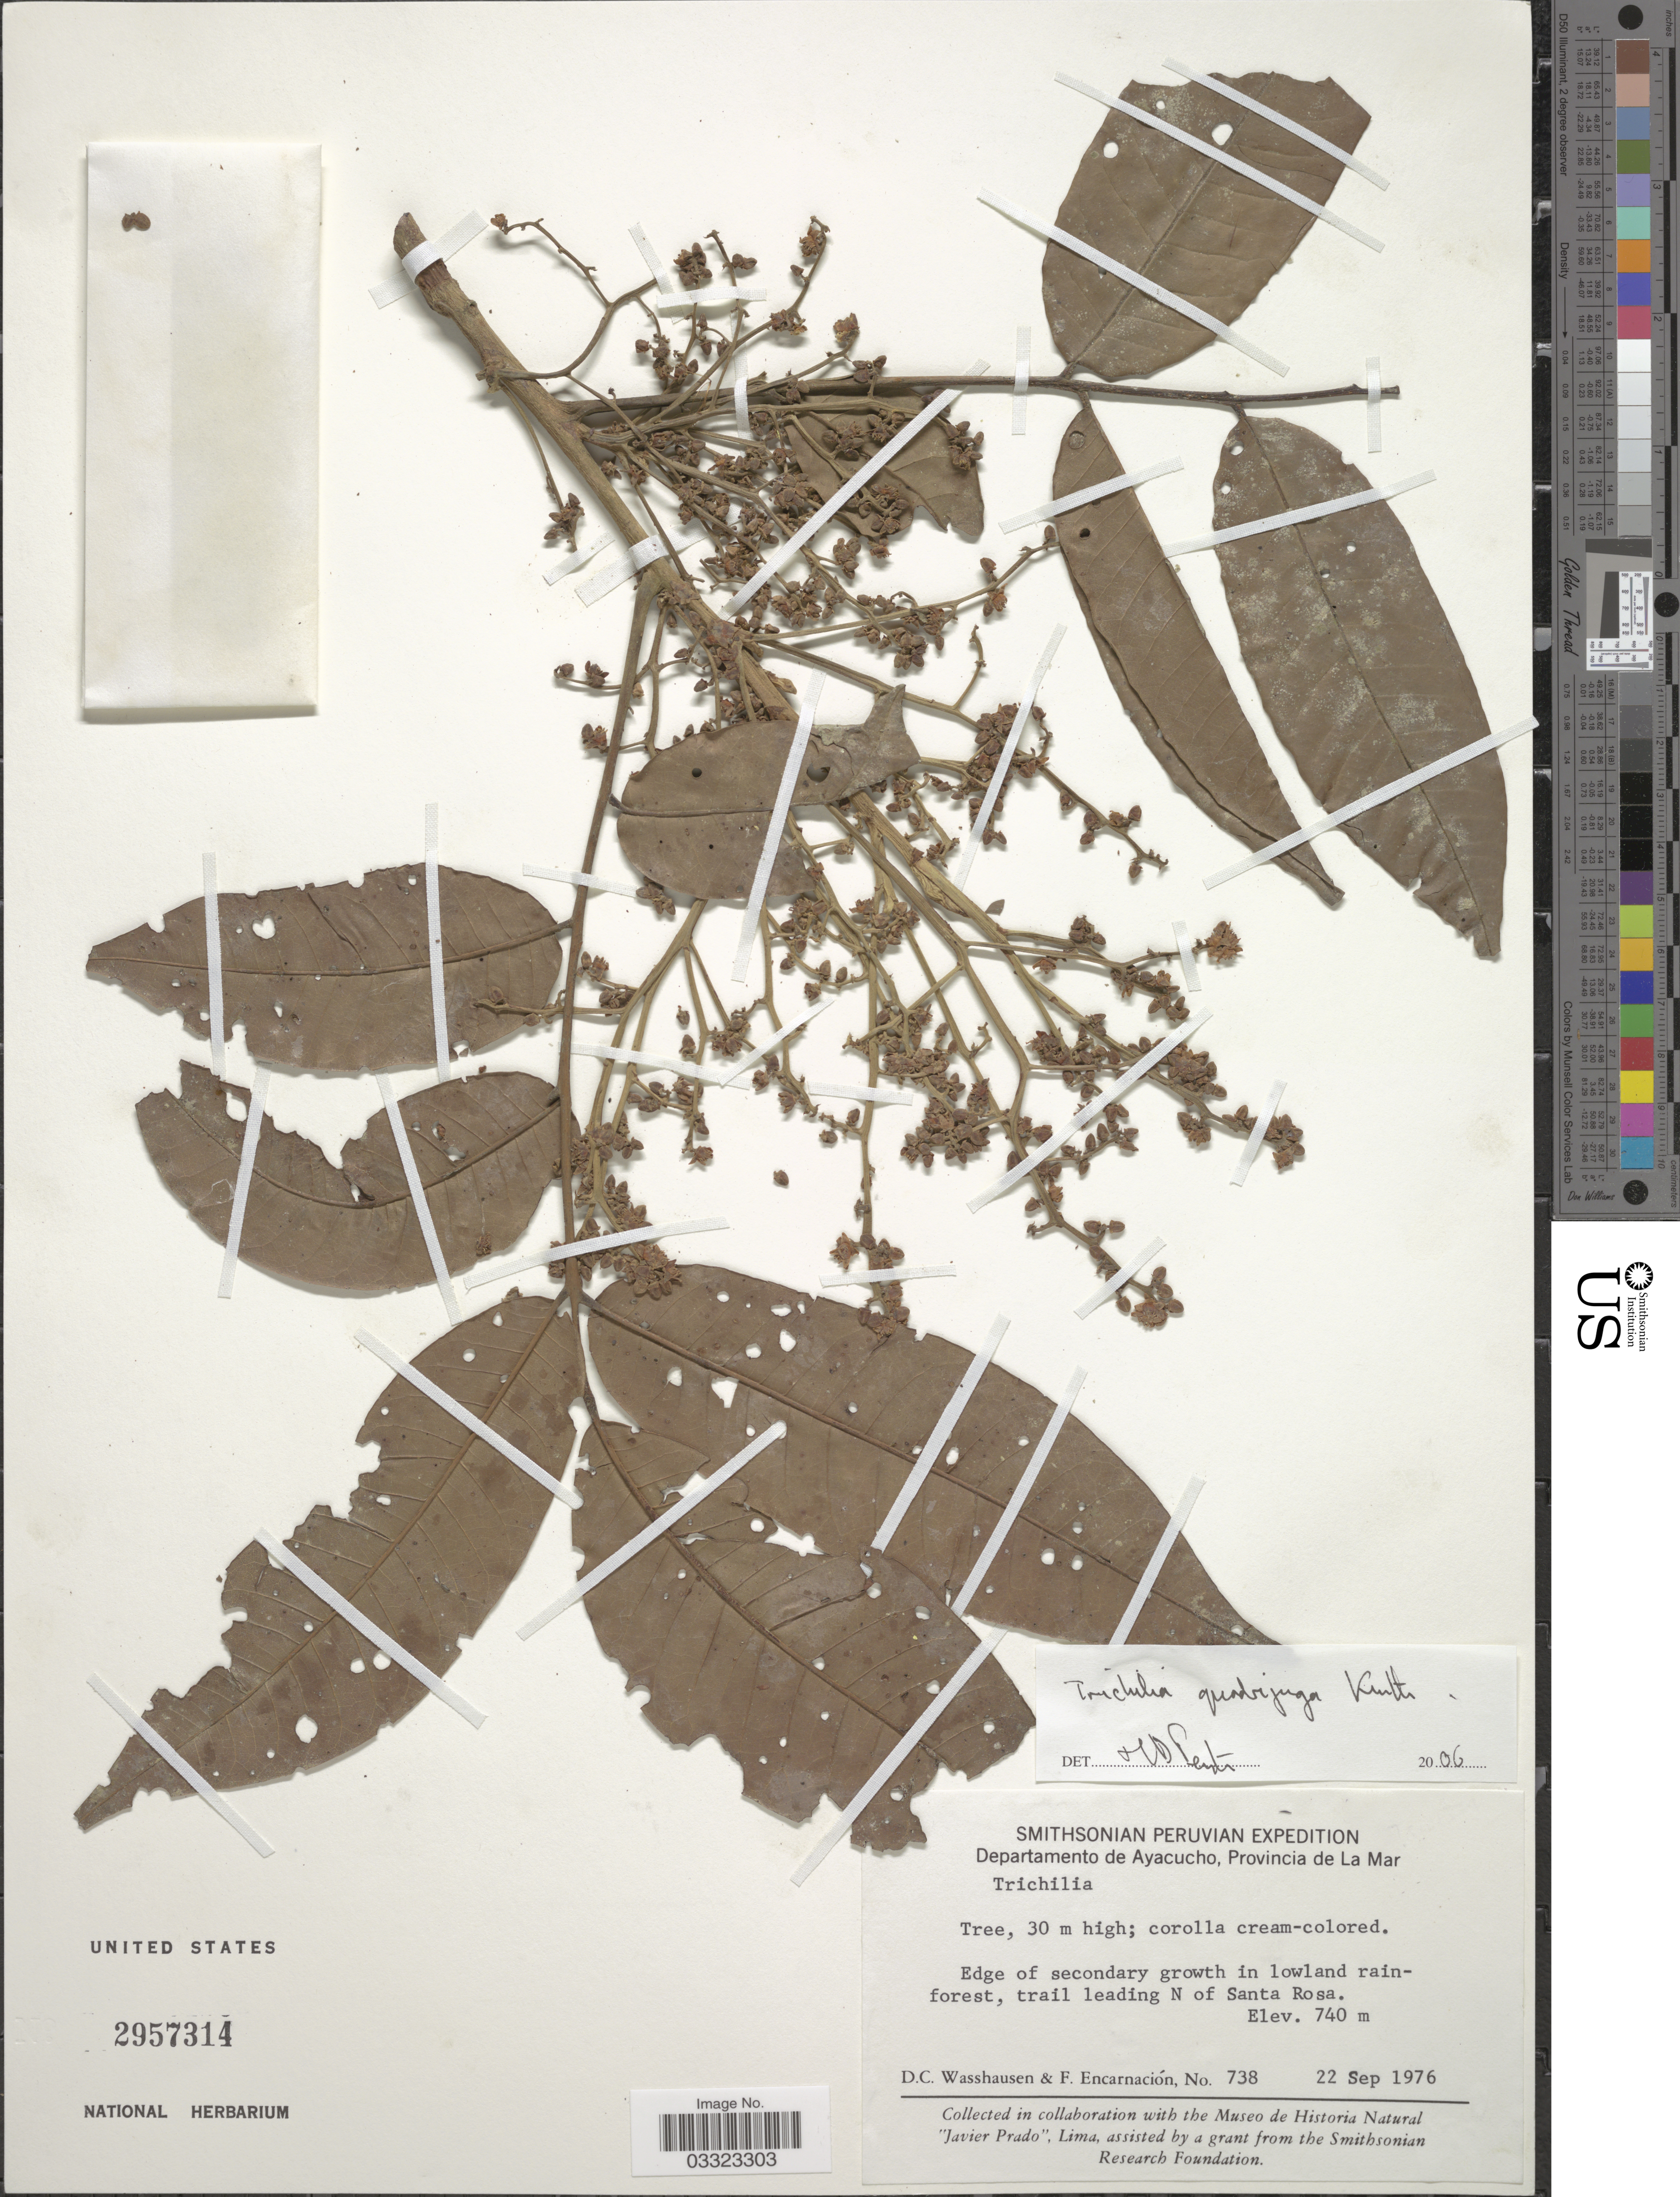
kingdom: Plantae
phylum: Tracheophyta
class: Magnoliopsida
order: Sapindales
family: Meliaceae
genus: Trichilia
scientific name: Trichilia quadrijuga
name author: Kunth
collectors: D. C. Wasshausen & F. Encarnación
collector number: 738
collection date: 1976-09-22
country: Peru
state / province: Ayacucho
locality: Departamento de Ayacucho, Provincia de La Mar, Edge of secondary growth in lowland rainforest, trail leading N of Santa Rosa.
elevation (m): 740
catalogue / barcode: US 2957314